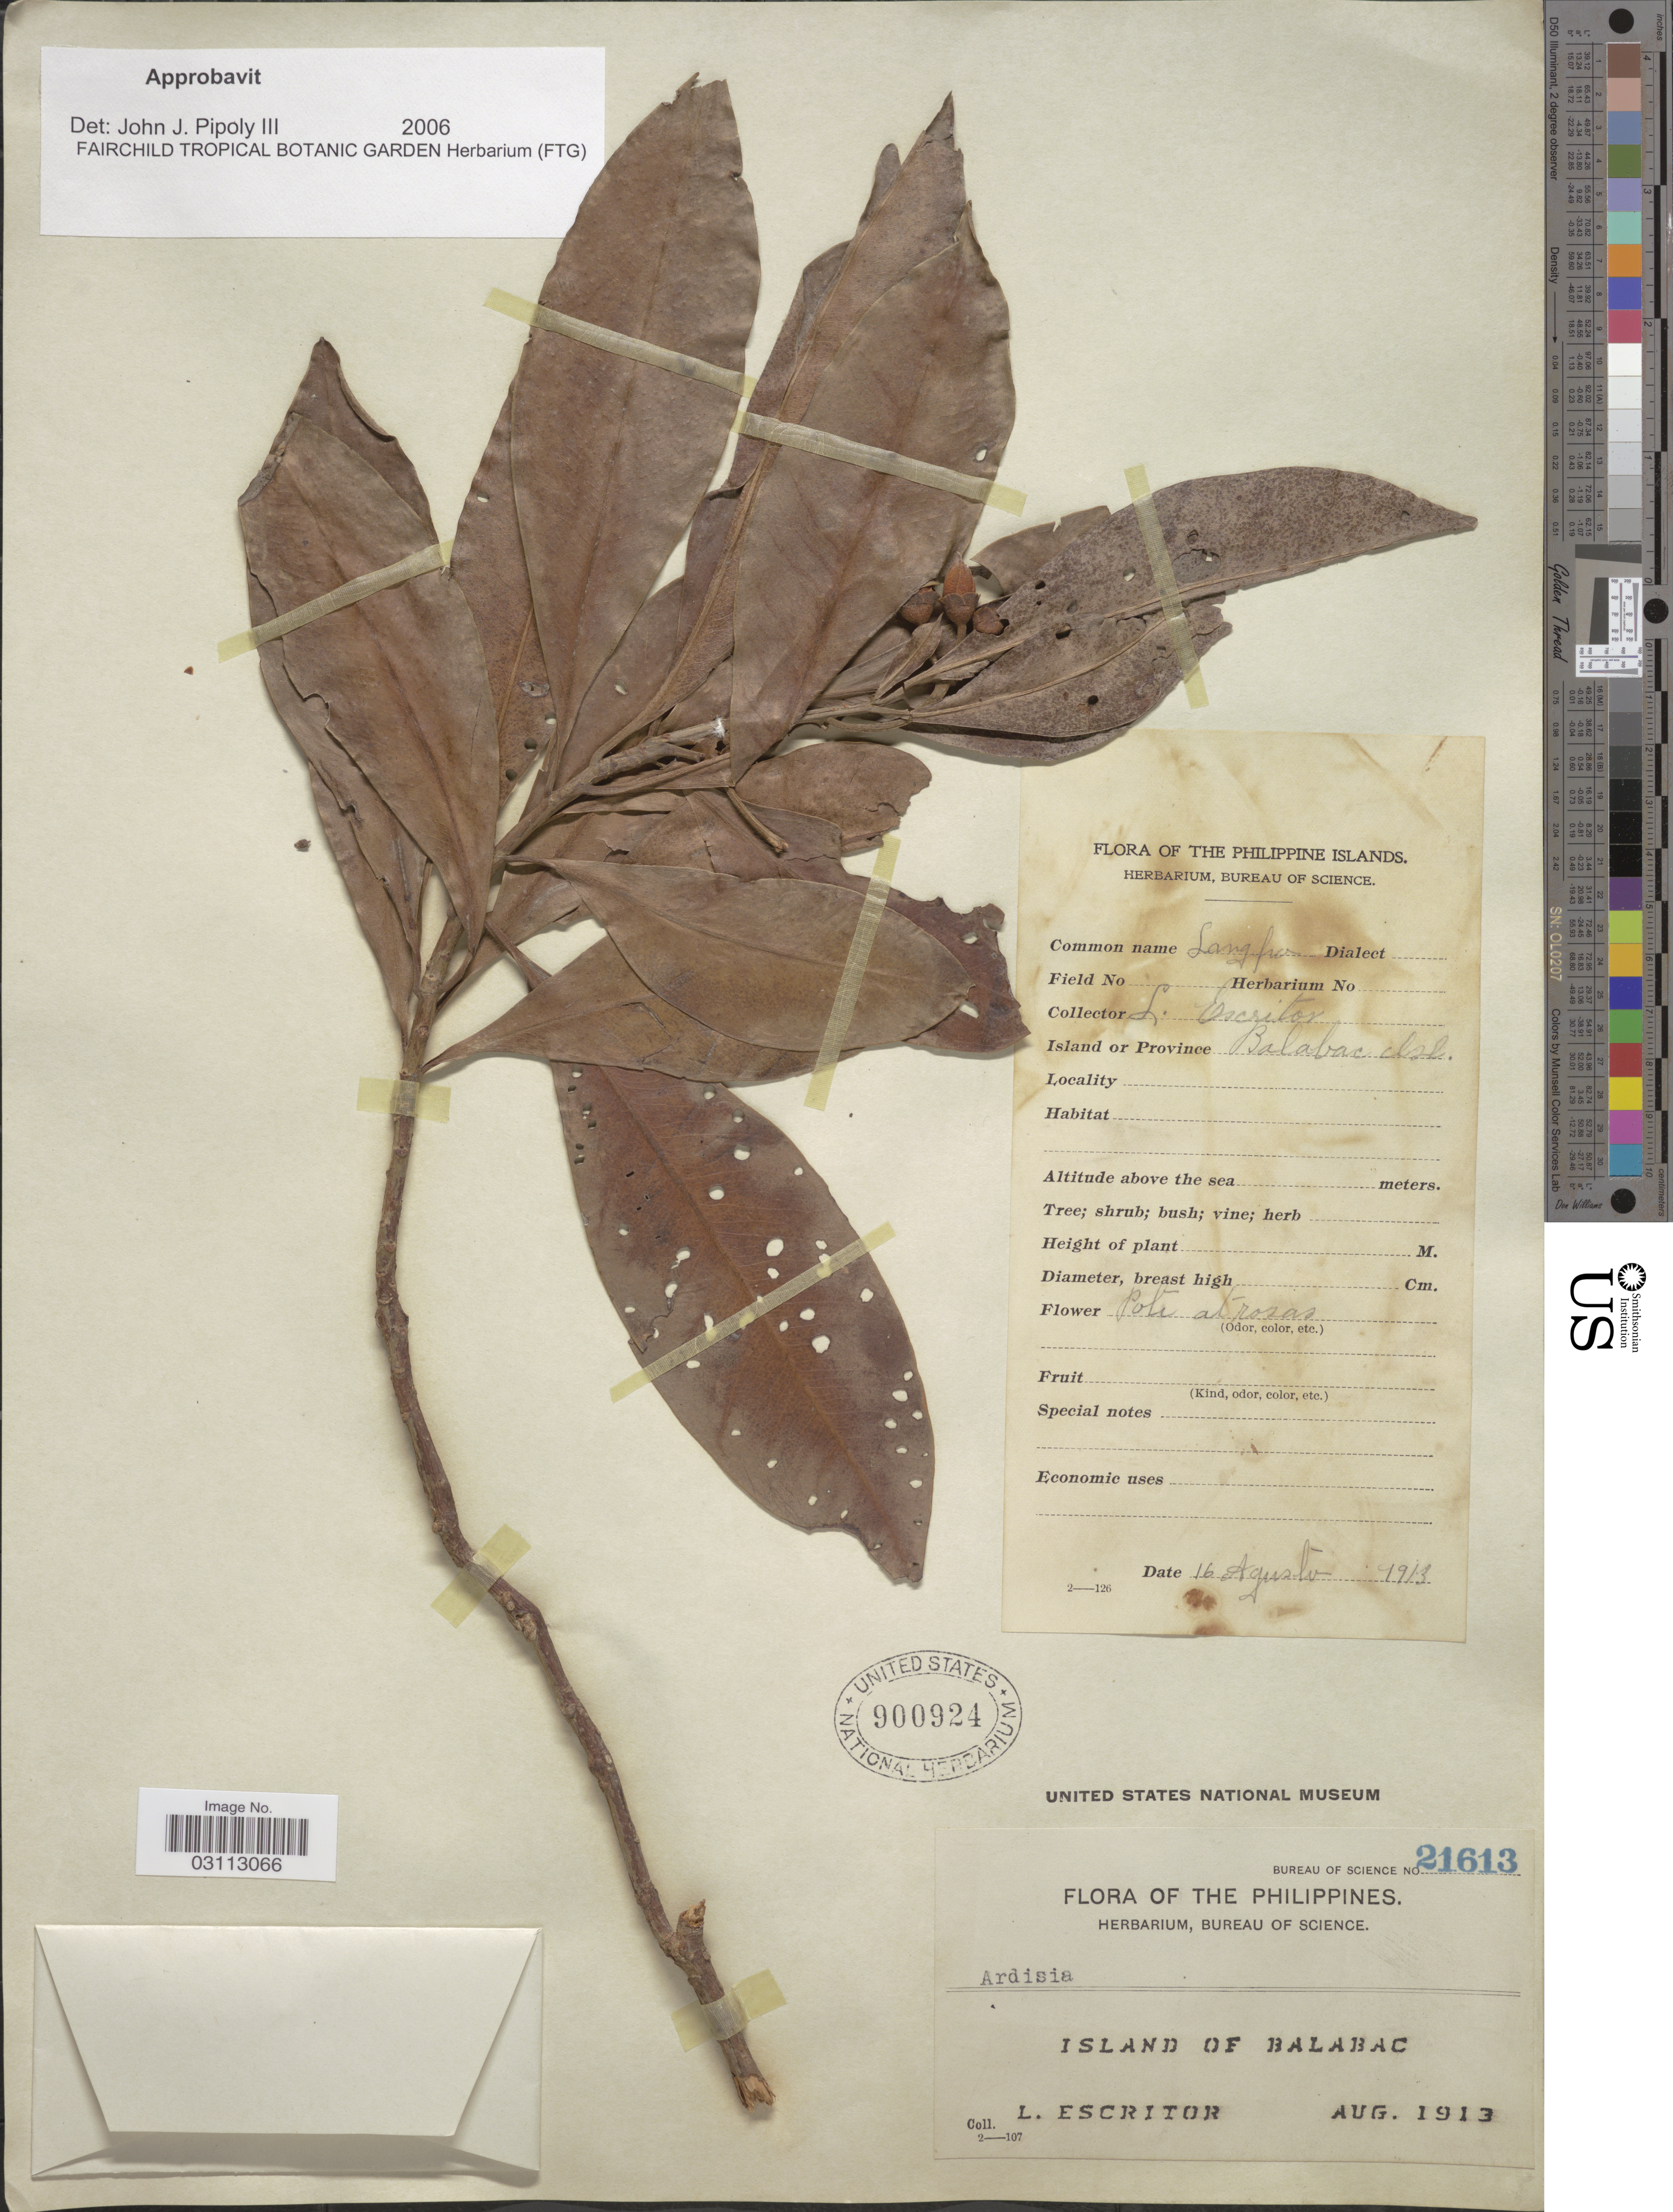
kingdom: Plantae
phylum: Tracheophyta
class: Magnoliopsida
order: Ericales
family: Primulaceae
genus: Ardisia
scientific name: Ardisia sp.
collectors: L. Escritor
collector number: Bureau of Science 21613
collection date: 1913-08-16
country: Philippines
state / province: Mimaropa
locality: Island of Balabac.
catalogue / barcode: US 900924